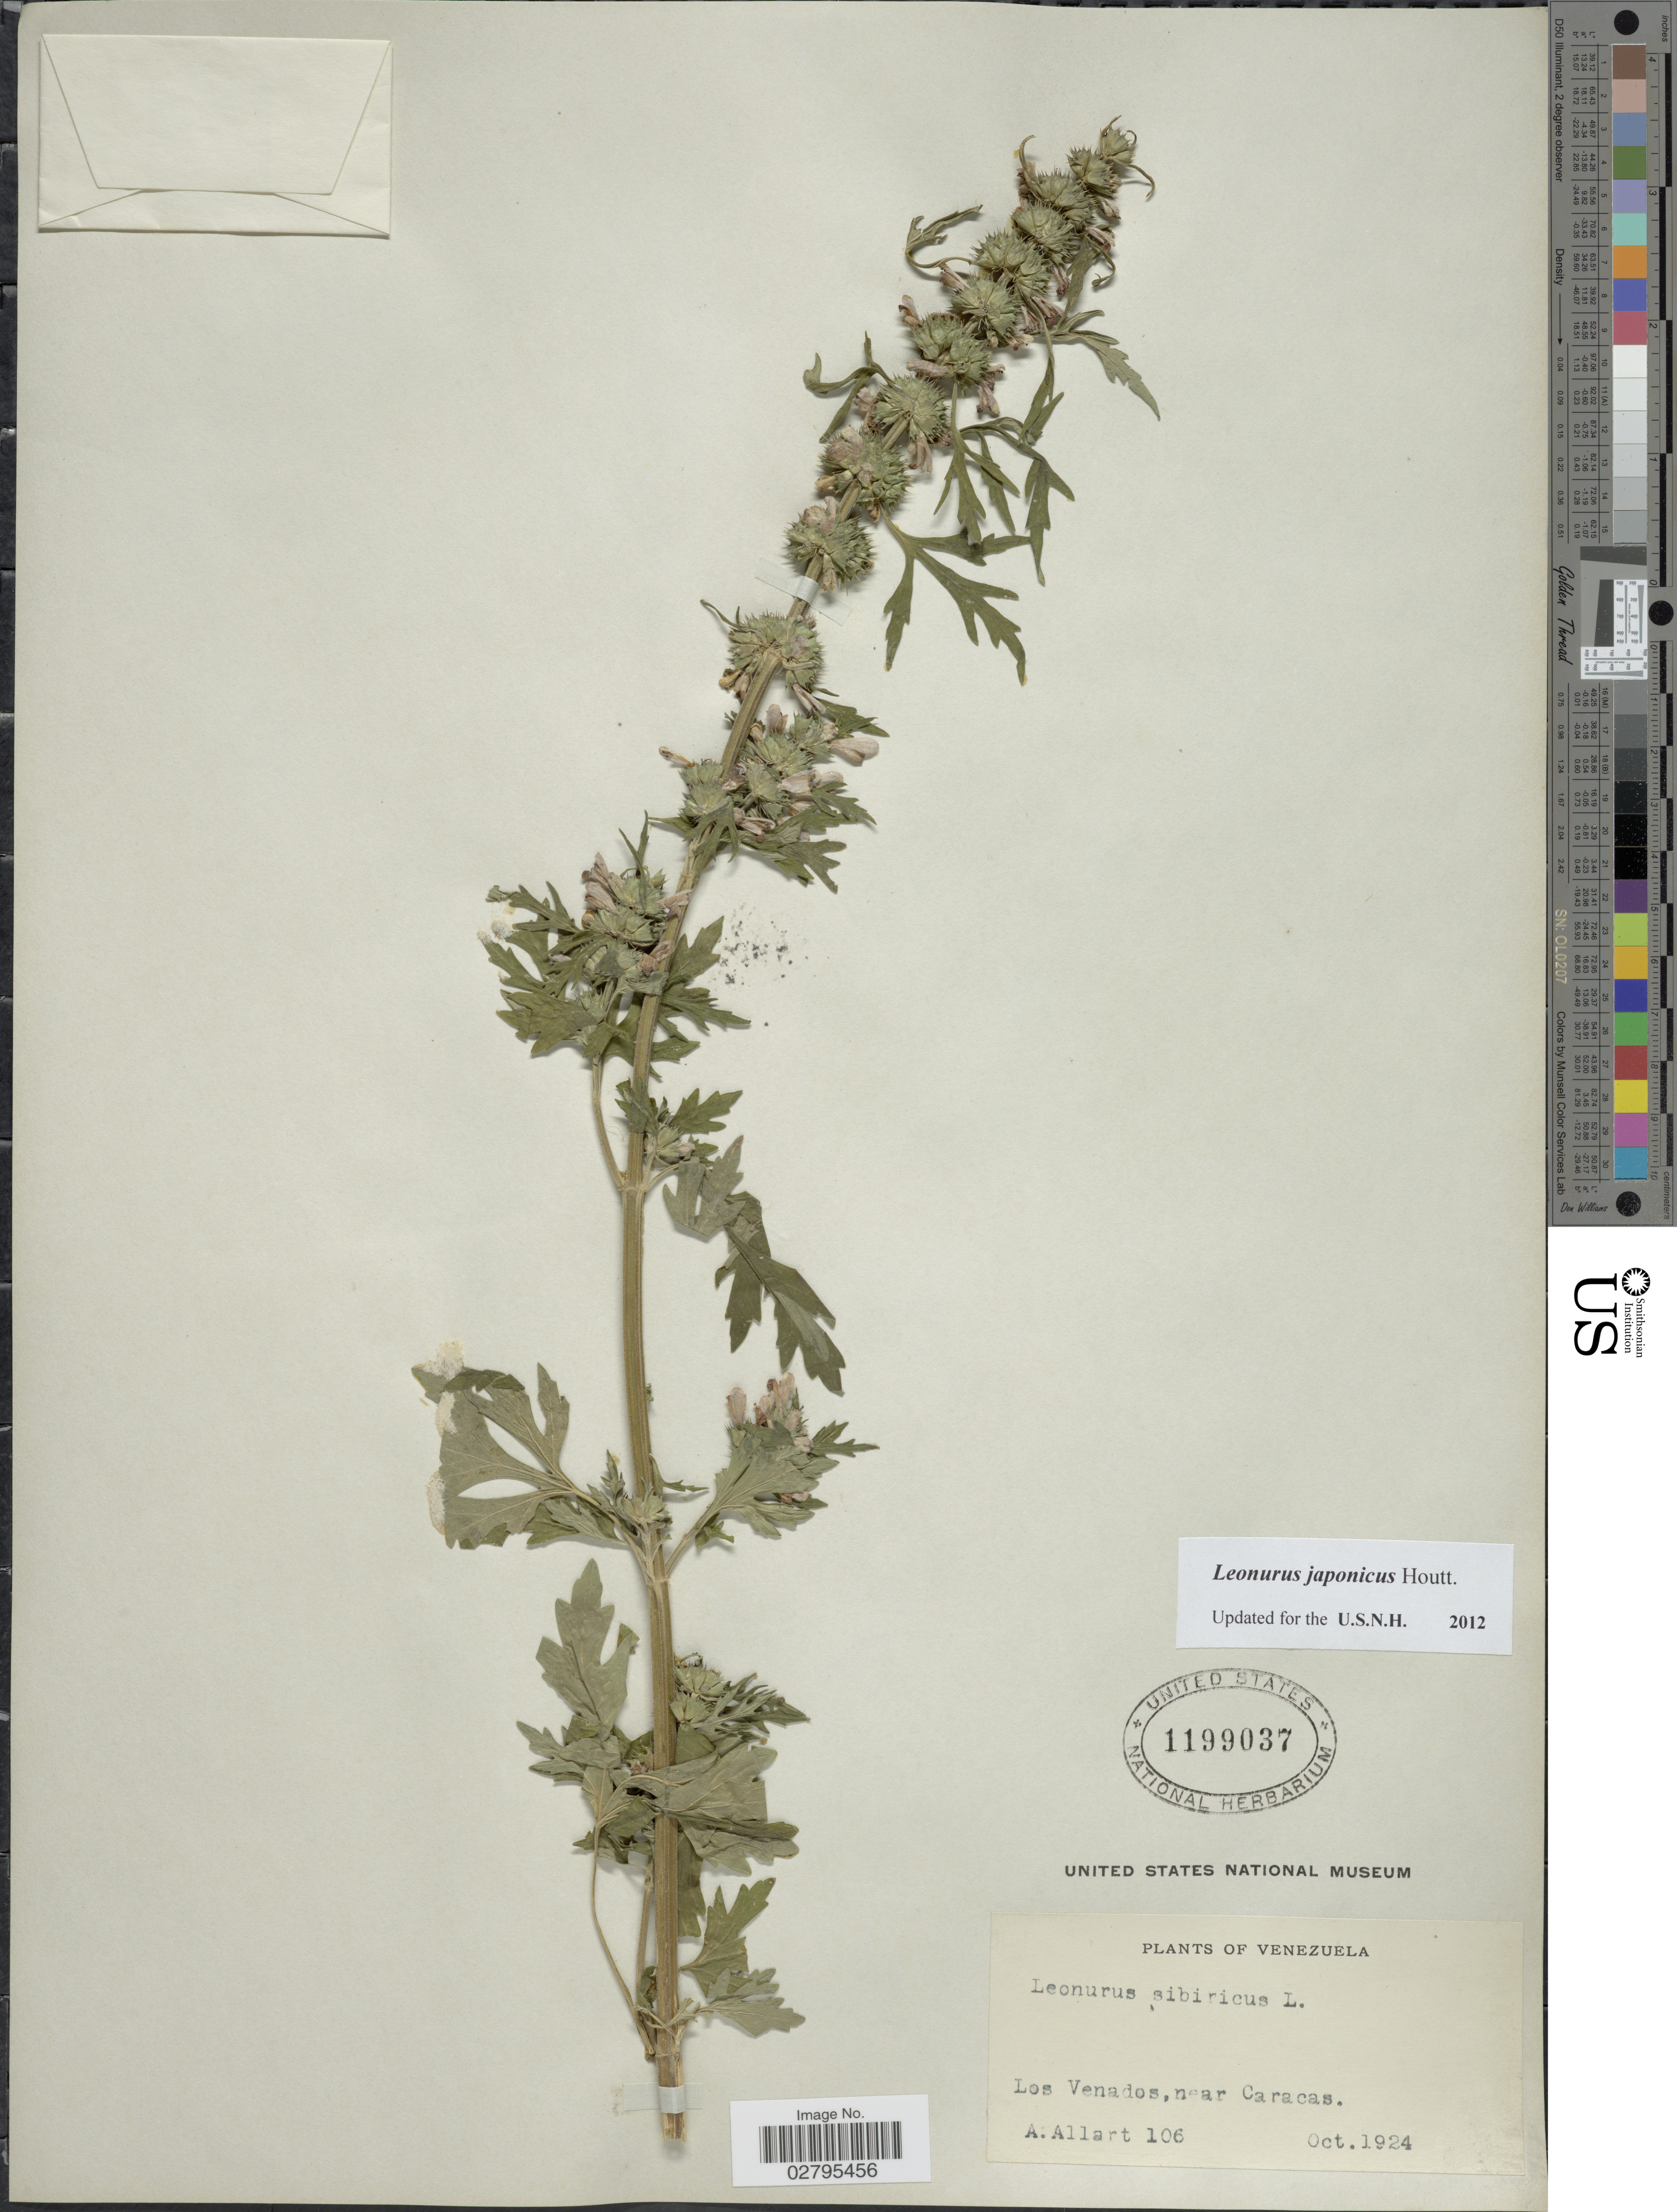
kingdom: Plantae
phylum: Tracheophyta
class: Magnoliopsida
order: Lamiales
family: Lamiaceae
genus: Leonurus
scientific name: Leonurus japonicus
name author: Houtt.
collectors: A. Allart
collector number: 106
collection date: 1924-10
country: Venezuela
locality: Los Venados, near Caracas.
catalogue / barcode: US 1199037